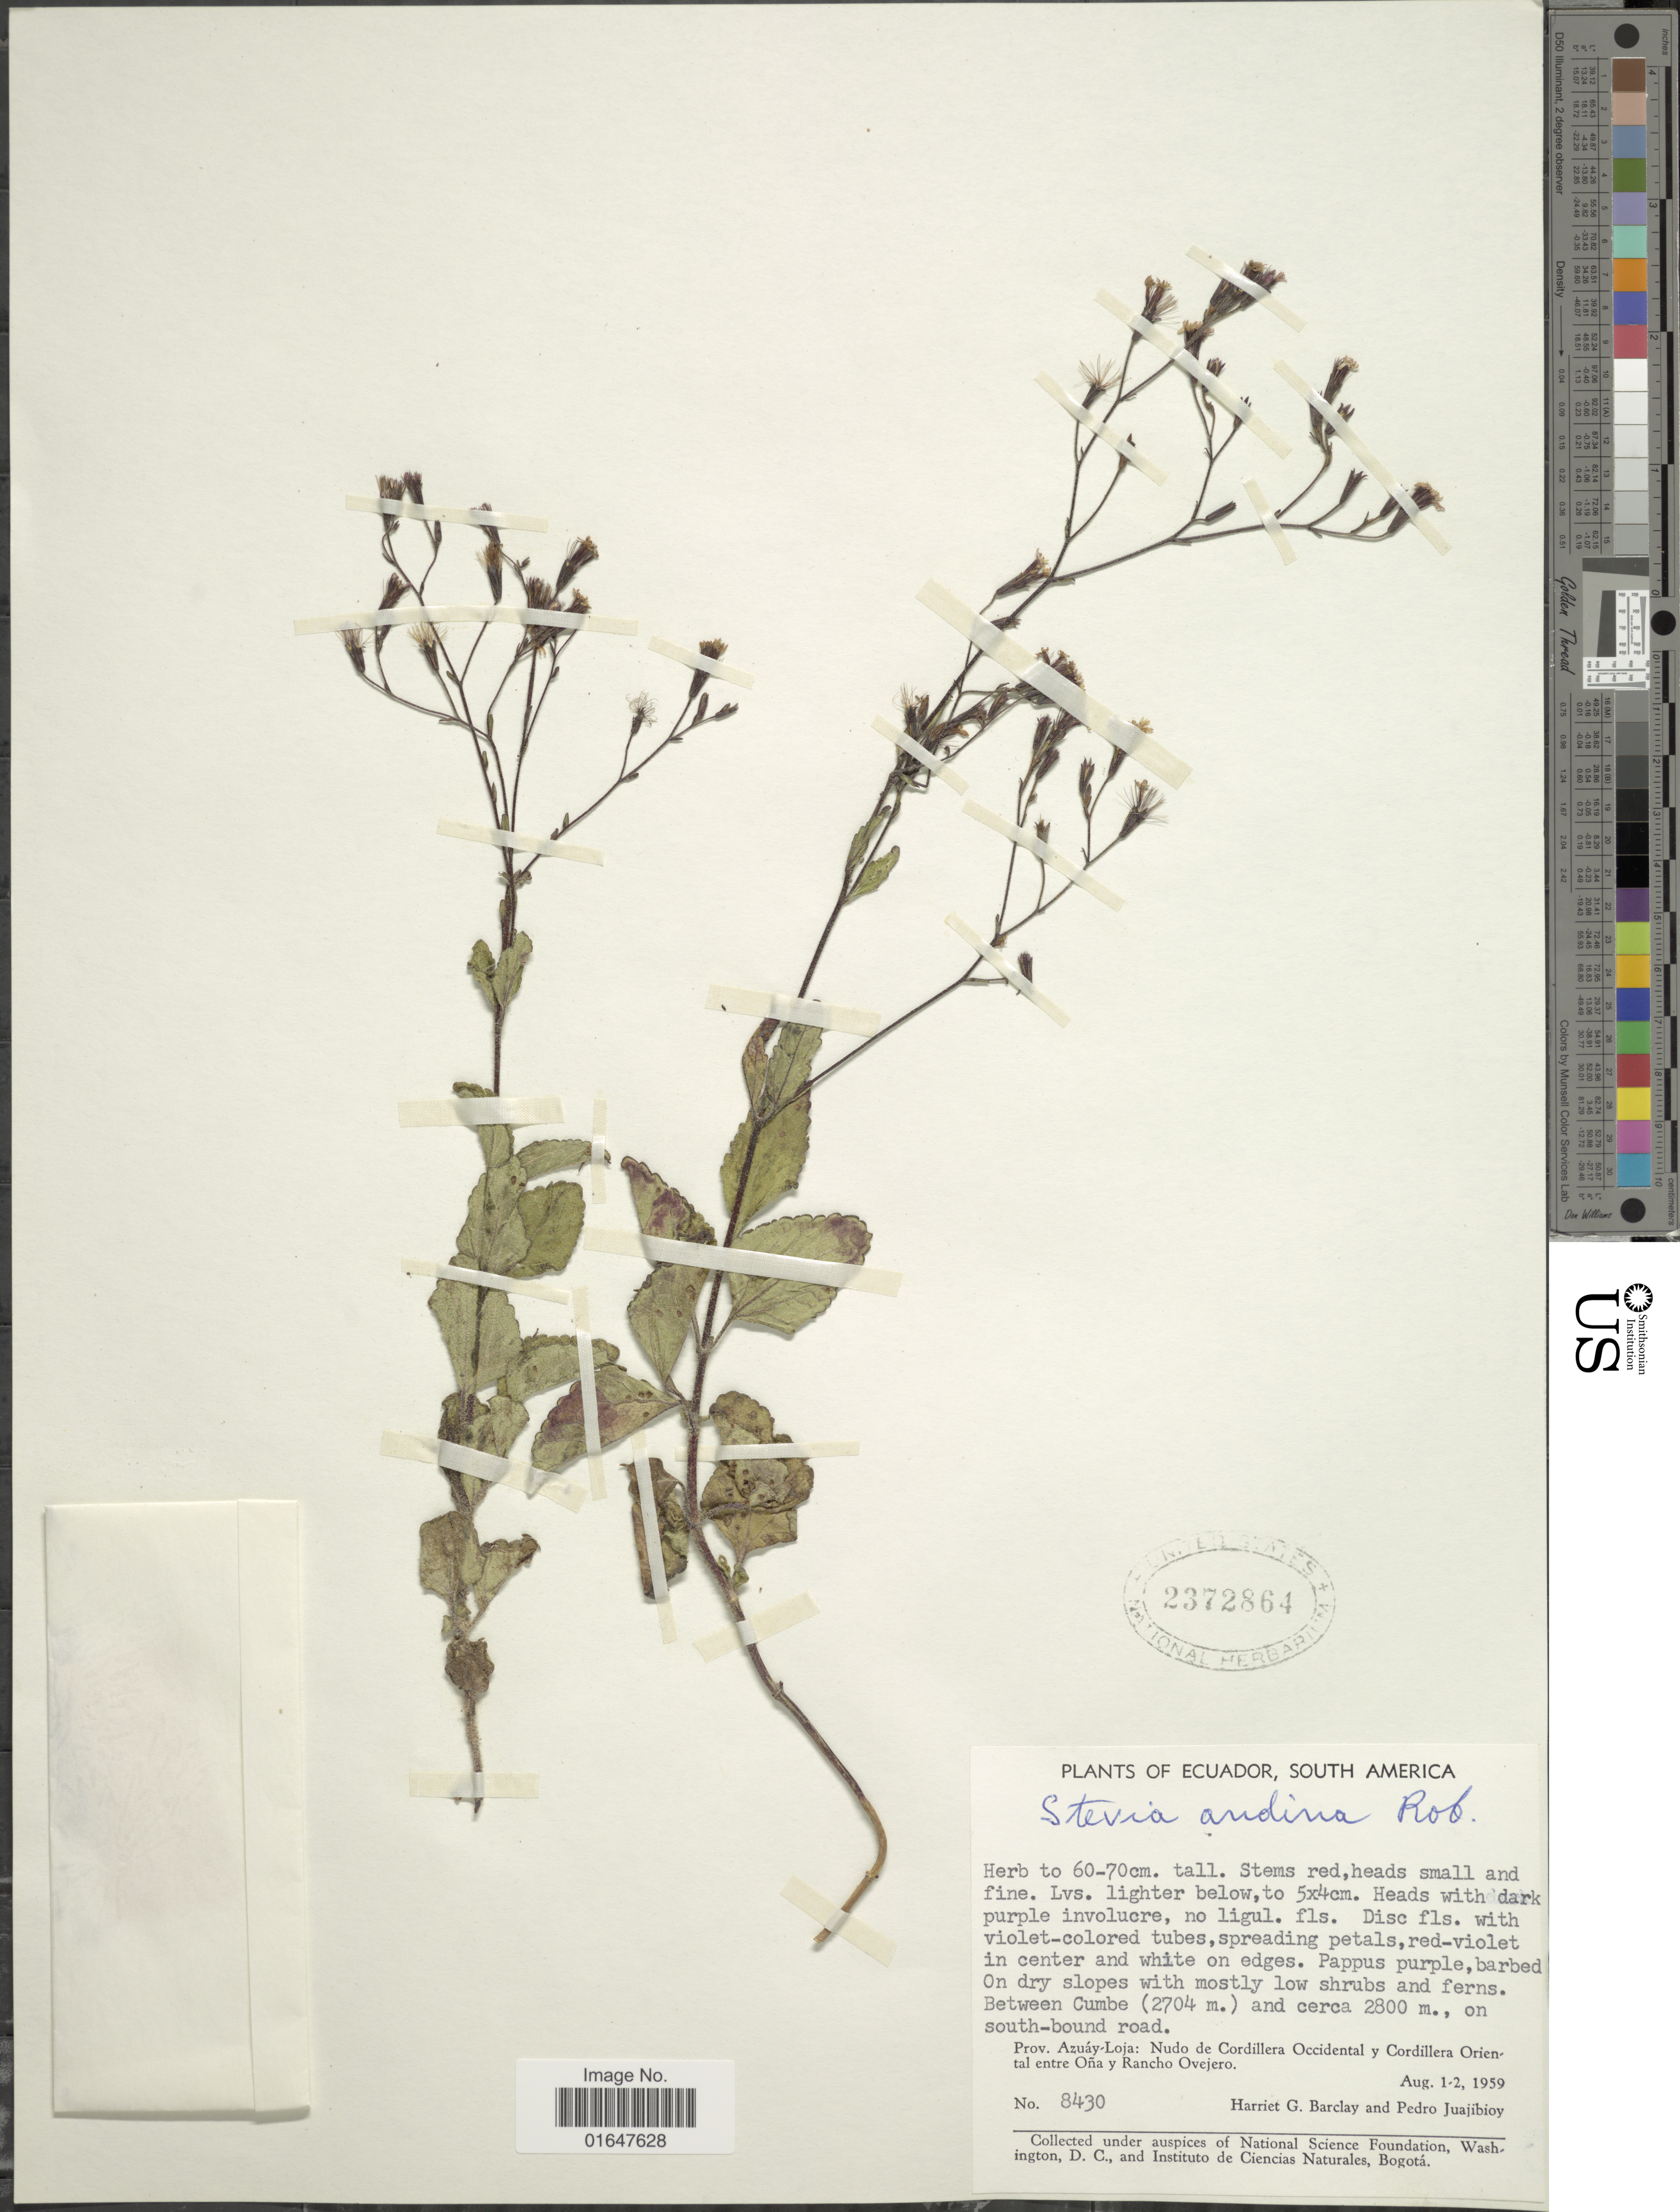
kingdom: Plantae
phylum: Tracheophyta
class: Magnoliopsida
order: Asterales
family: Asteraceae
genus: Stevia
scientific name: Stevia andina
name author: B.L. Rob.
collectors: H. G. Barclay & P. Juajibioy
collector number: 8430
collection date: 1959-08-01/1959-08-02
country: Ecuador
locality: South America, prov. Azuay-Loja, Nudo de Cordillera Occidental y Cordillera Oriental entre Ona y Rancho Ovejero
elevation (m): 2704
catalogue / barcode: US 2372864